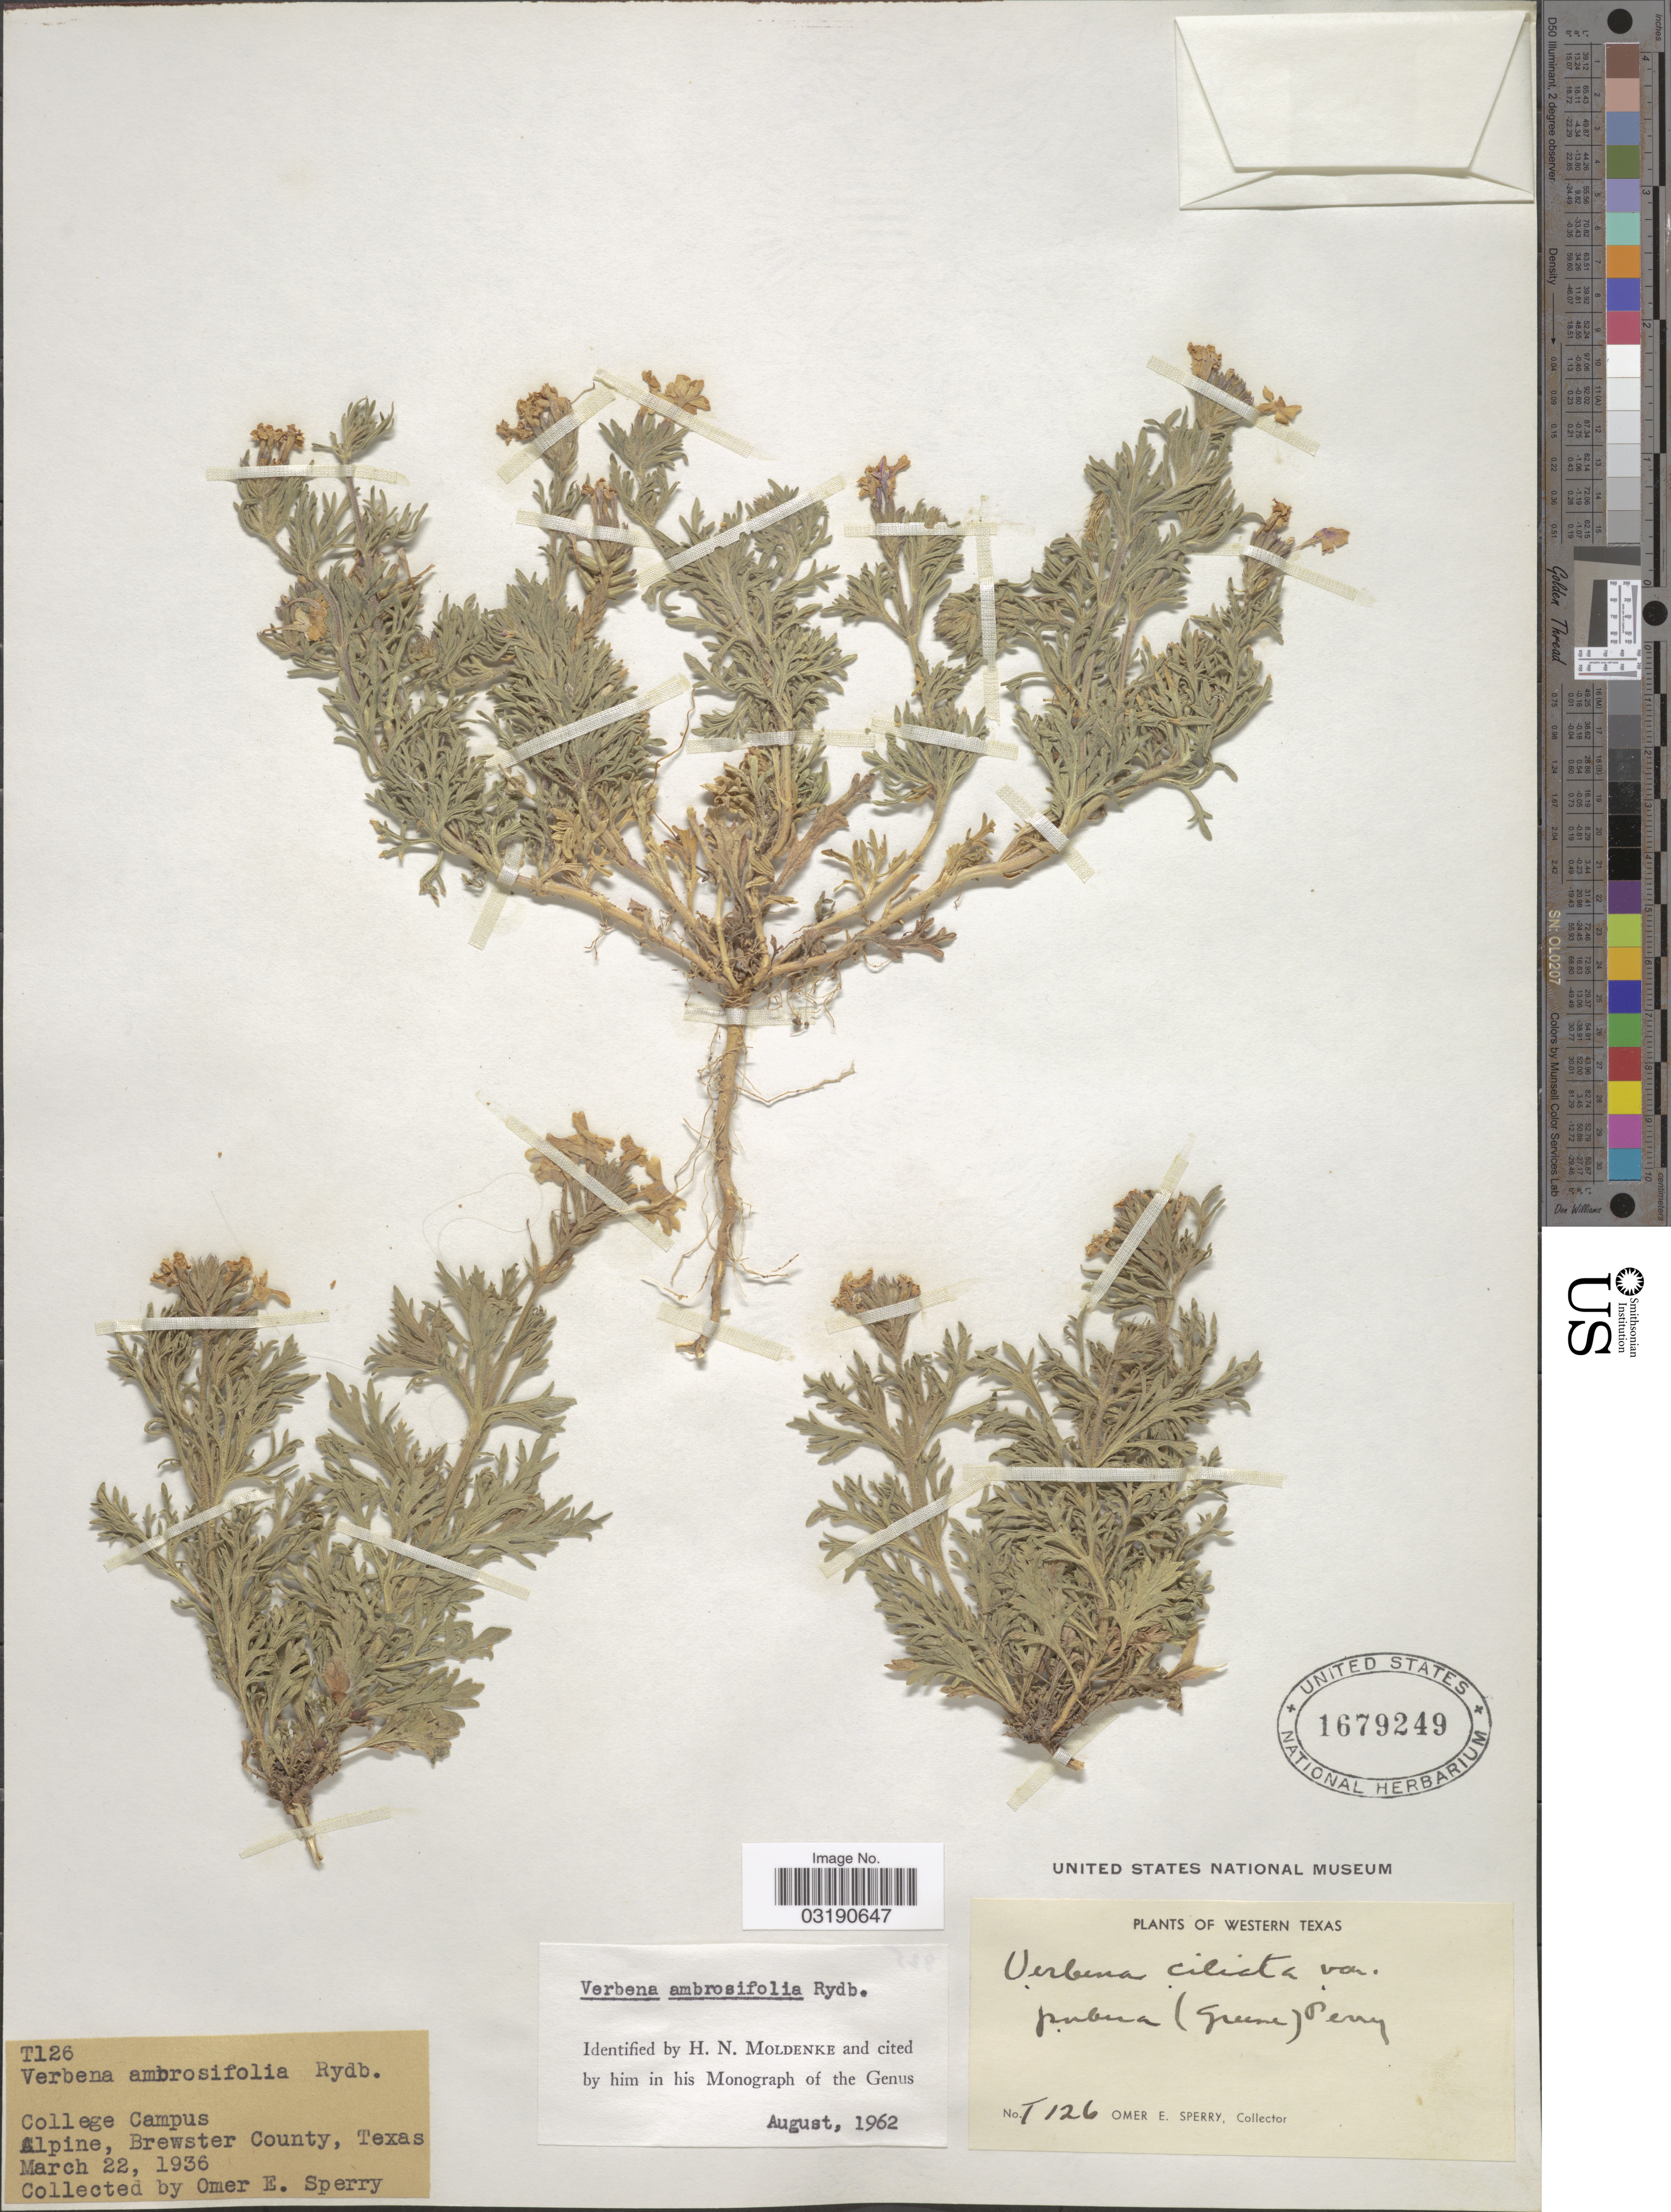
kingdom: Plantae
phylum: Tracheophyta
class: Magnoliopsida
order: Lamiales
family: Verbenaceae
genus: Verbena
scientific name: Verbena ambrosiifolia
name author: Rydb. ex Small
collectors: O. E. Sperry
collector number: T126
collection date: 1936-03-22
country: United States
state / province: Texas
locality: College Campus, Alpine, Brewster County.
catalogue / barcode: US 1679249